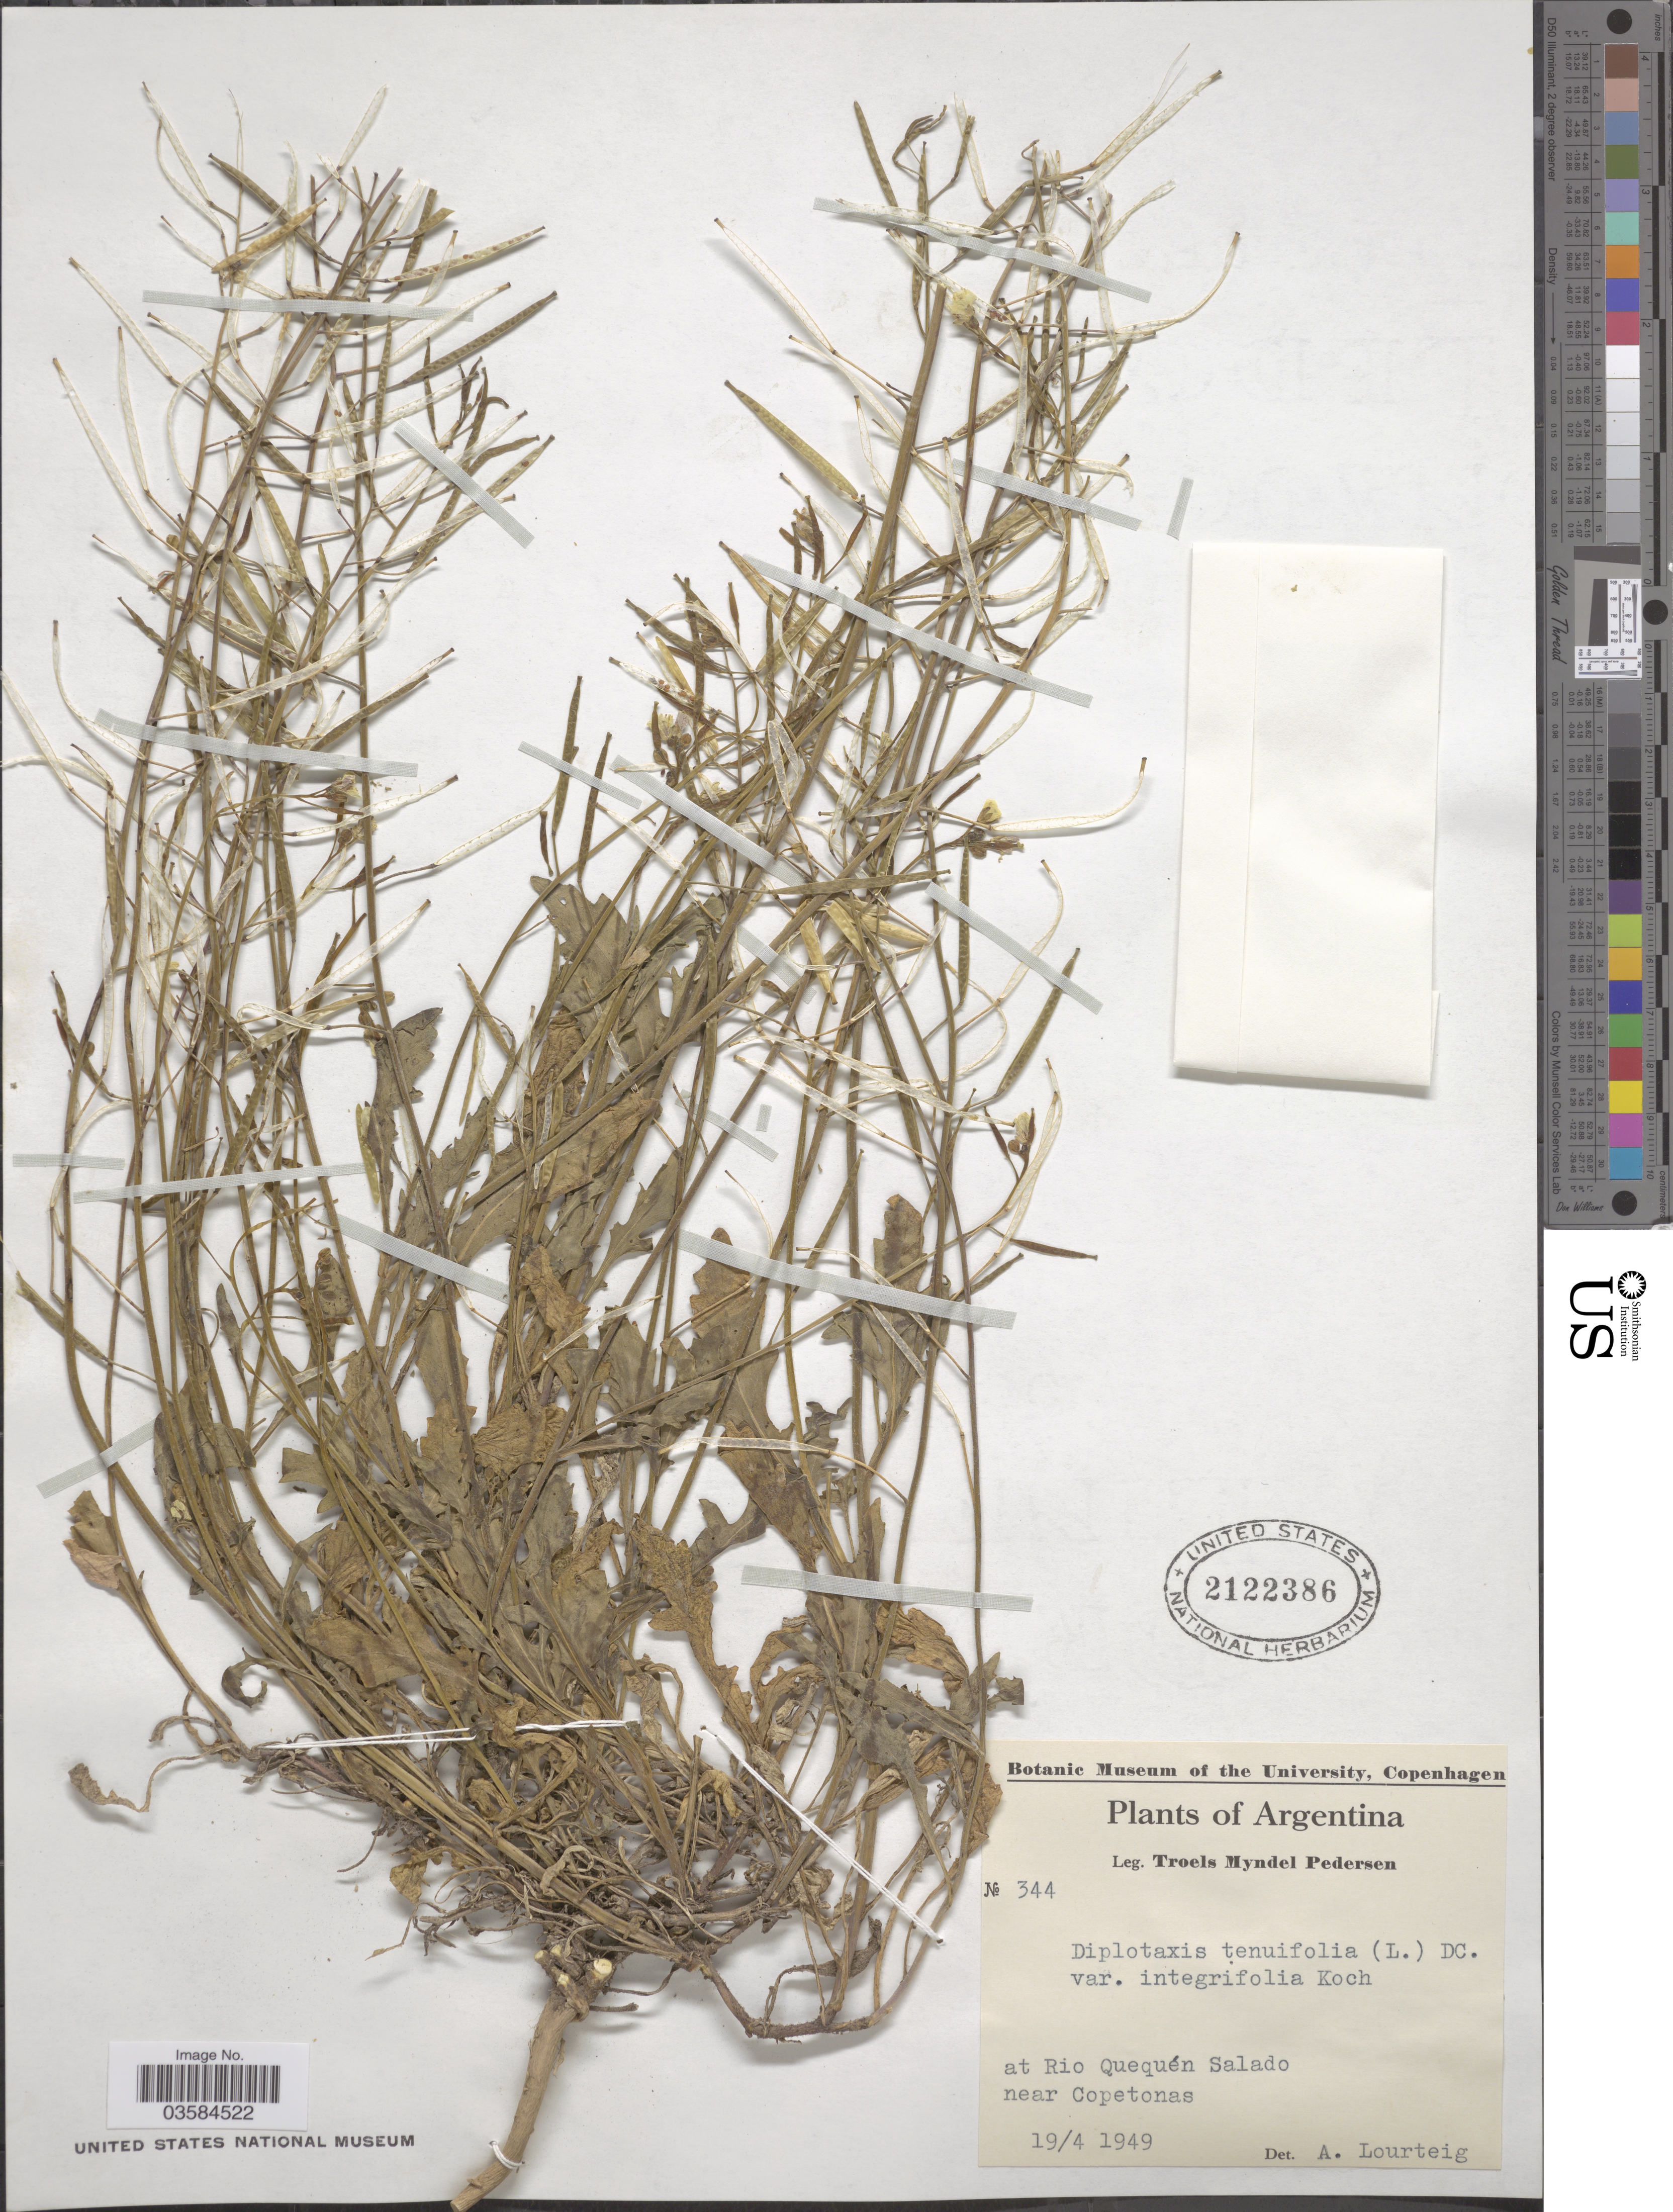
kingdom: Plantae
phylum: Tracheophyta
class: Magnoliopsida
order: Brassicales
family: Brassicaceae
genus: Diplotaxis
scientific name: Diplotaxis tenuifolia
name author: (L.) DC.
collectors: T. Pederson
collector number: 344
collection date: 1949-04-19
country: Argentina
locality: At Rio Quequén Salado near Copetonas.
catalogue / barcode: US 2122386